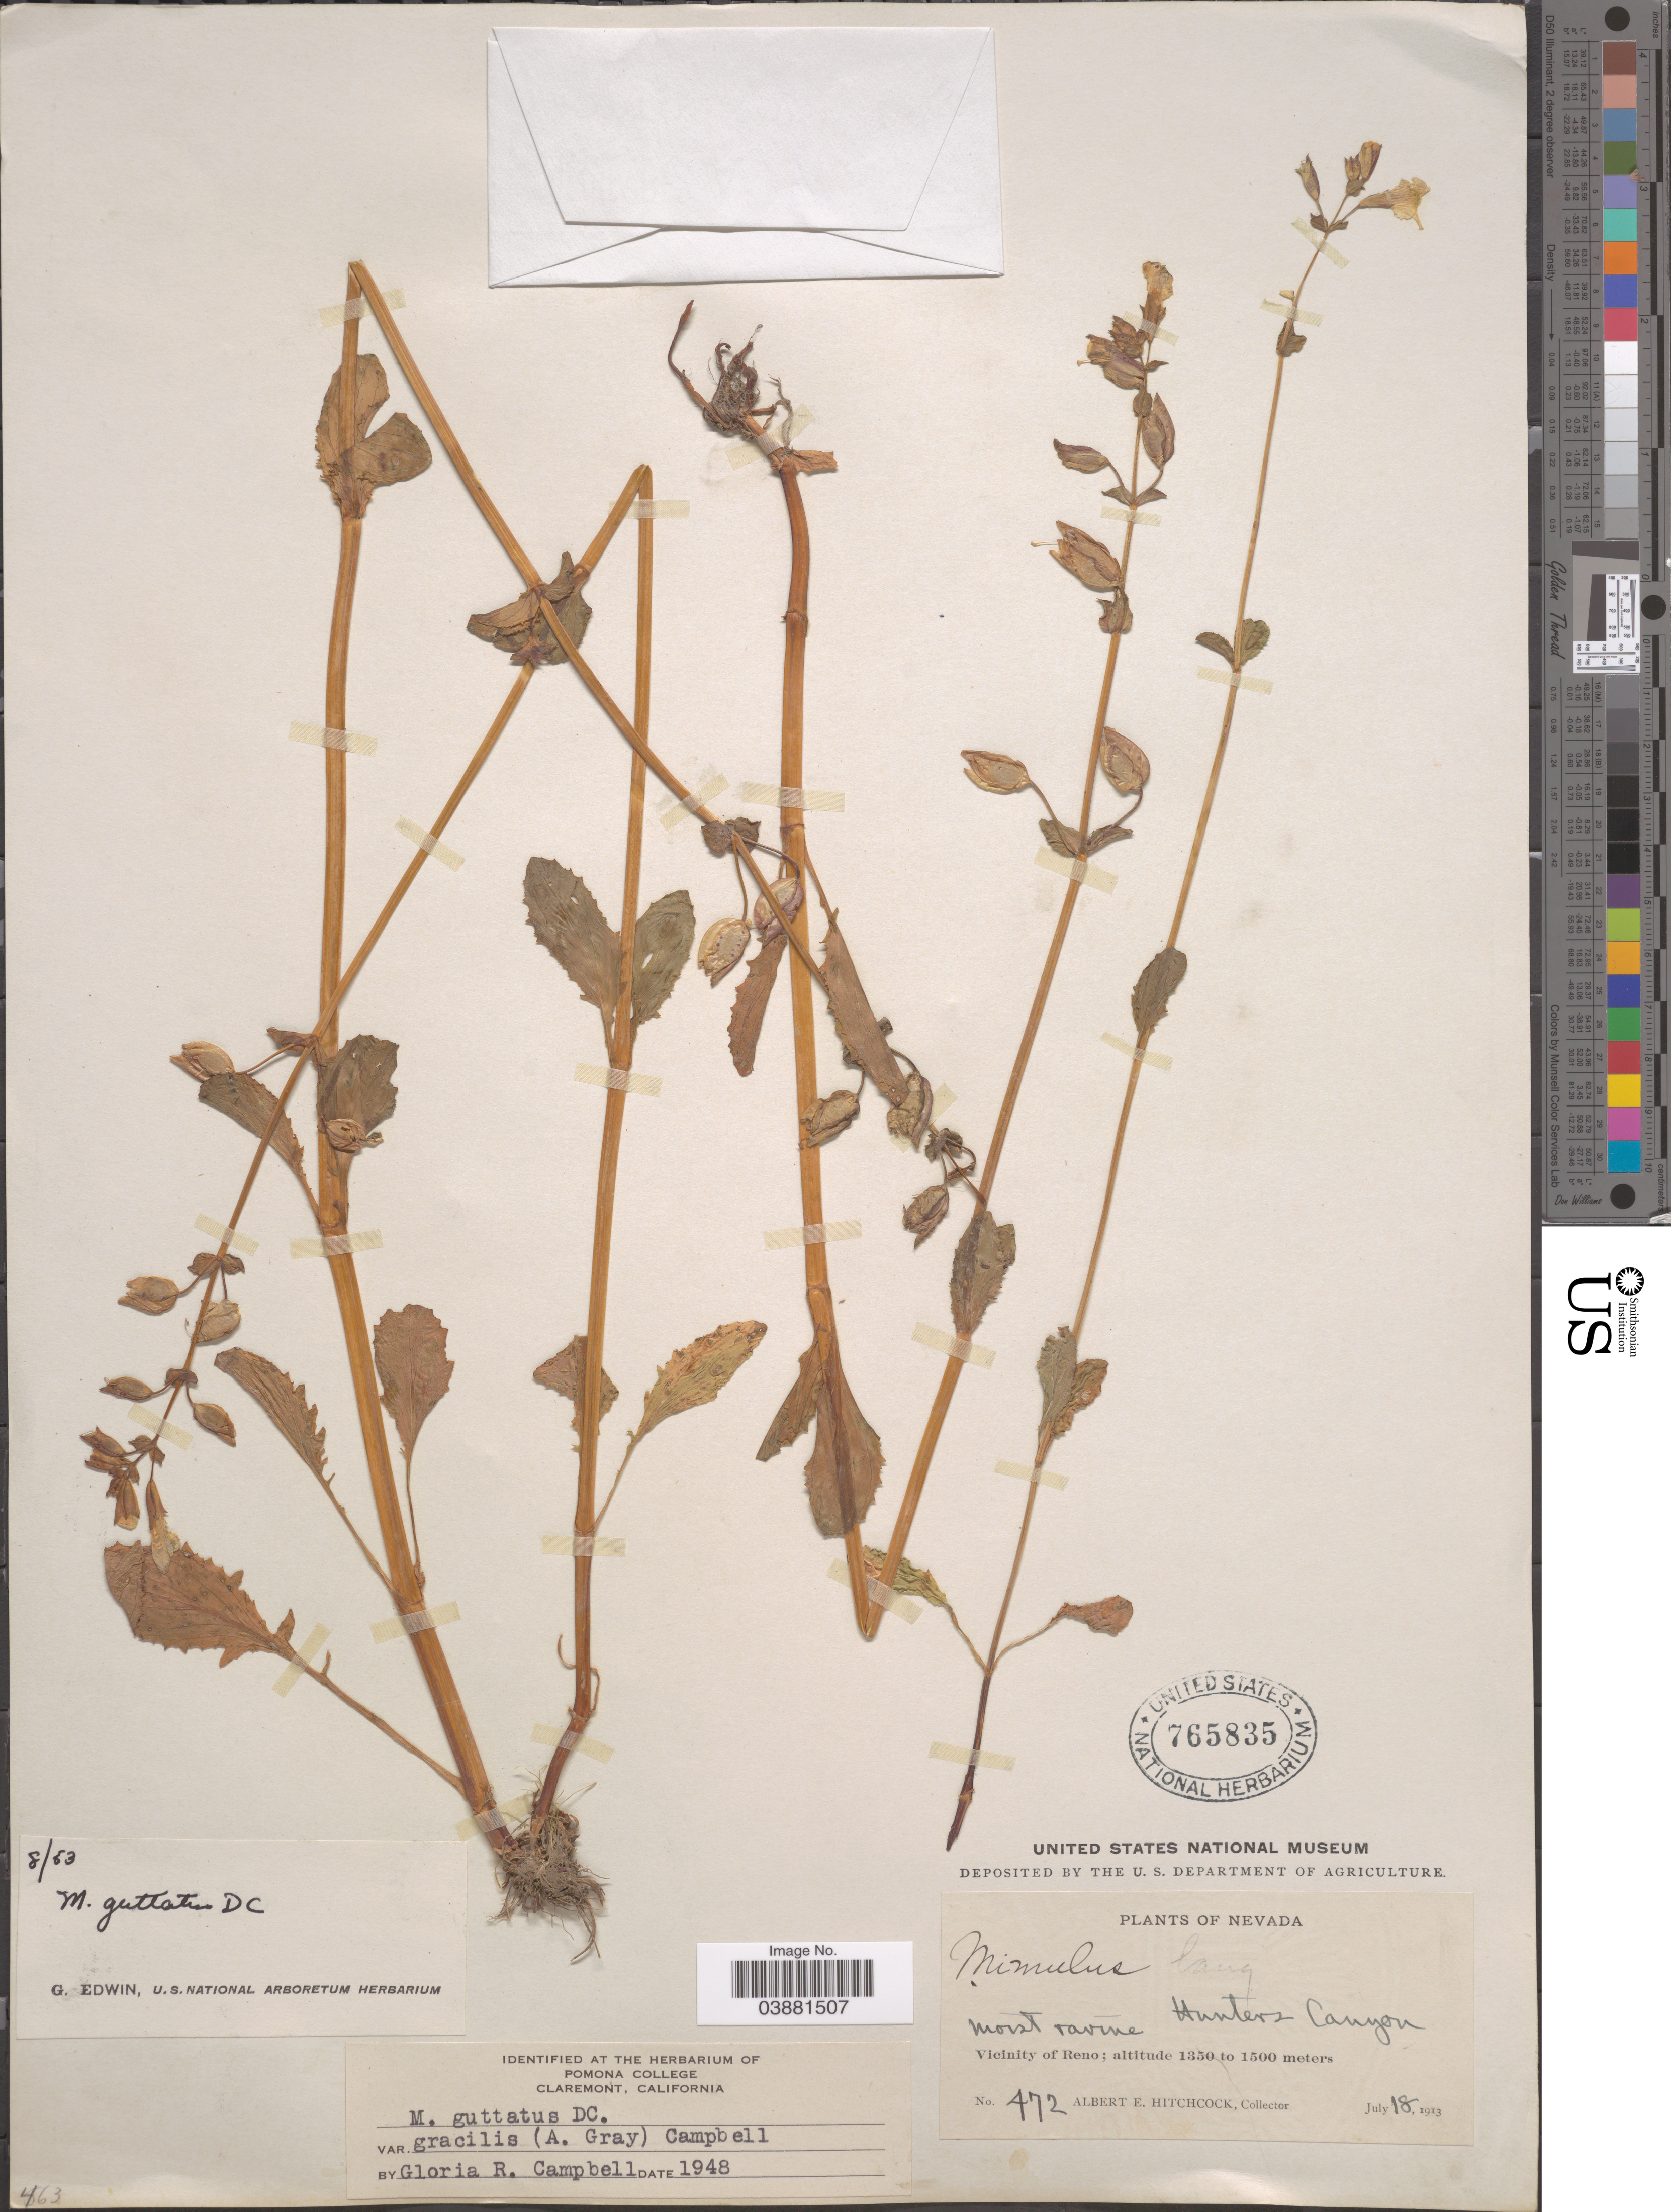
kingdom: Plantae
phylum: Tracheophyta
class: Magnoliopsida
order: Lamiales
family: Phrymaceae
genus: Mimulus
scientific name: Mimulus guttatus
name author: DC.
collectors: A. Hitchcock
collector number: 472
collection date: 1913-07-18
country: United States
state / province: Nevada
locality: Hunters Canyon. Vicinity of Reno.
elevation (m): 1350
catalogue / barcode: US 765835